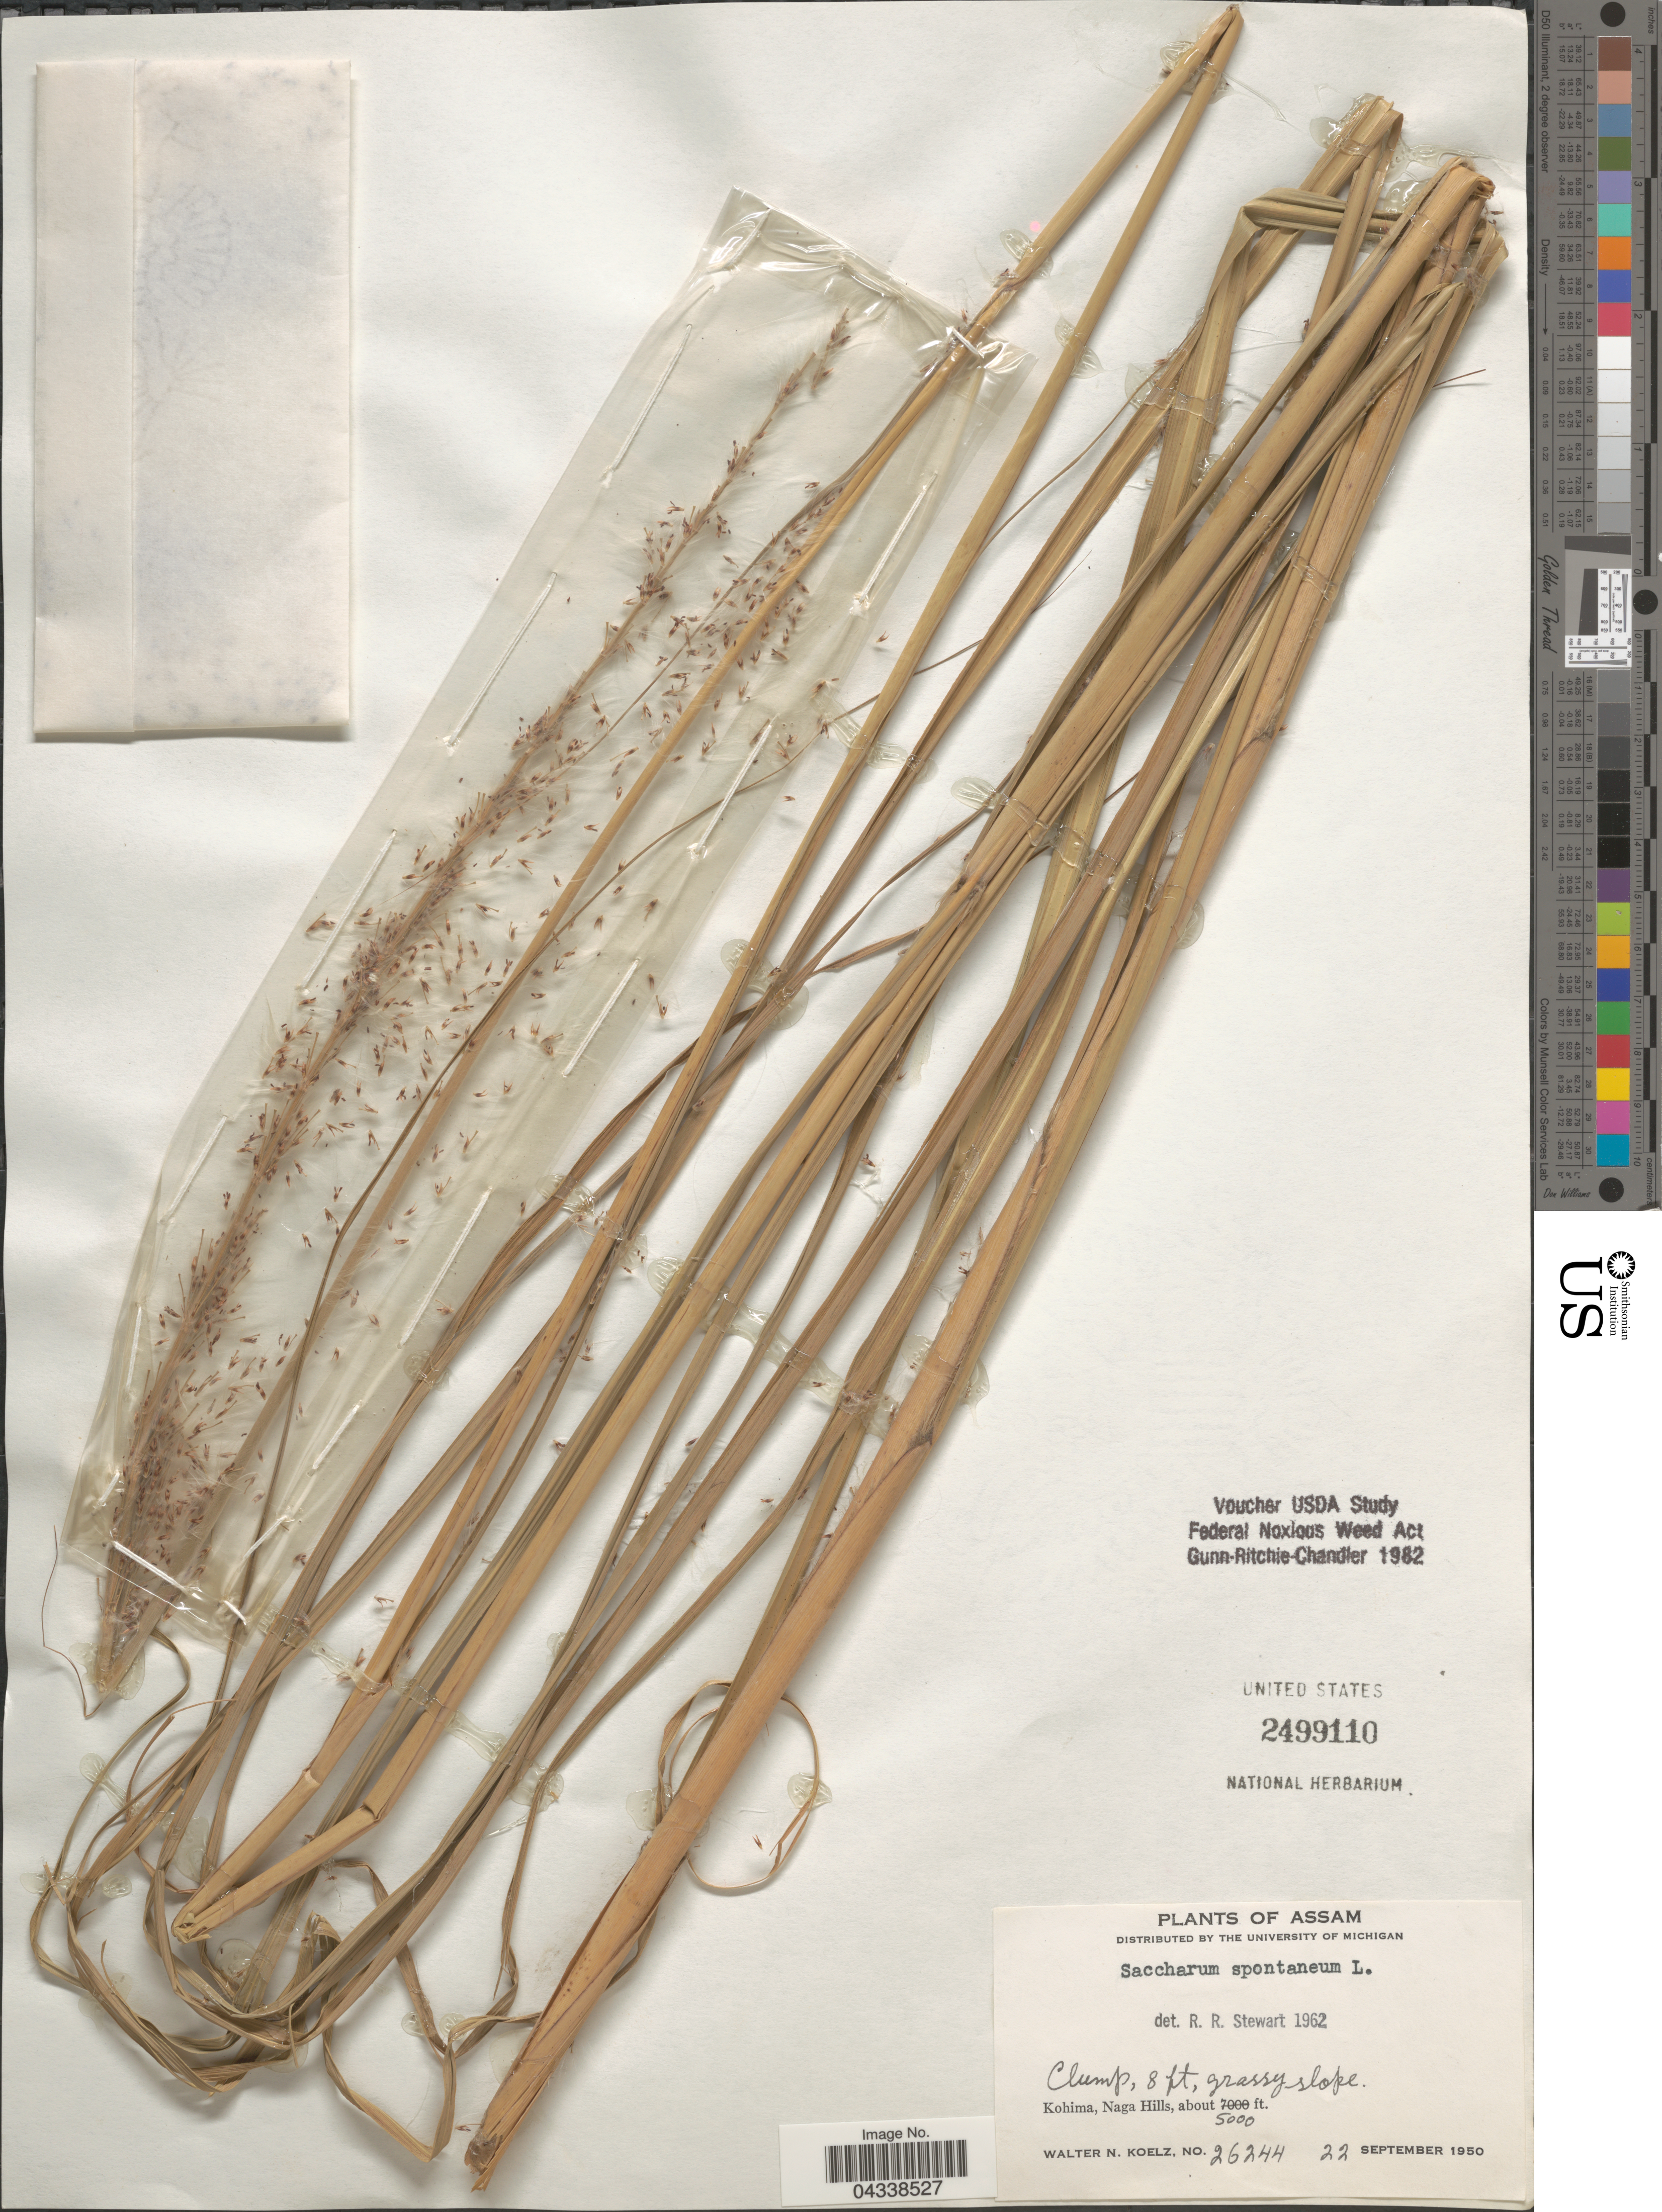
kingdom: Plantae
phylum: Tracheophyta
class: Liliopsida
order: Poales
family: Poaceae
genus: Saccharum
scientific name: Saccharum spontaneum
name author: L.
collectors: W. N. Koelz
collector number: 26244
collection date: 1950-09-22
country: India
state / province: Assam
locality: Kohima, Naga Hills.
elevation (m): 1524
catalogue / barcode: US 2499110